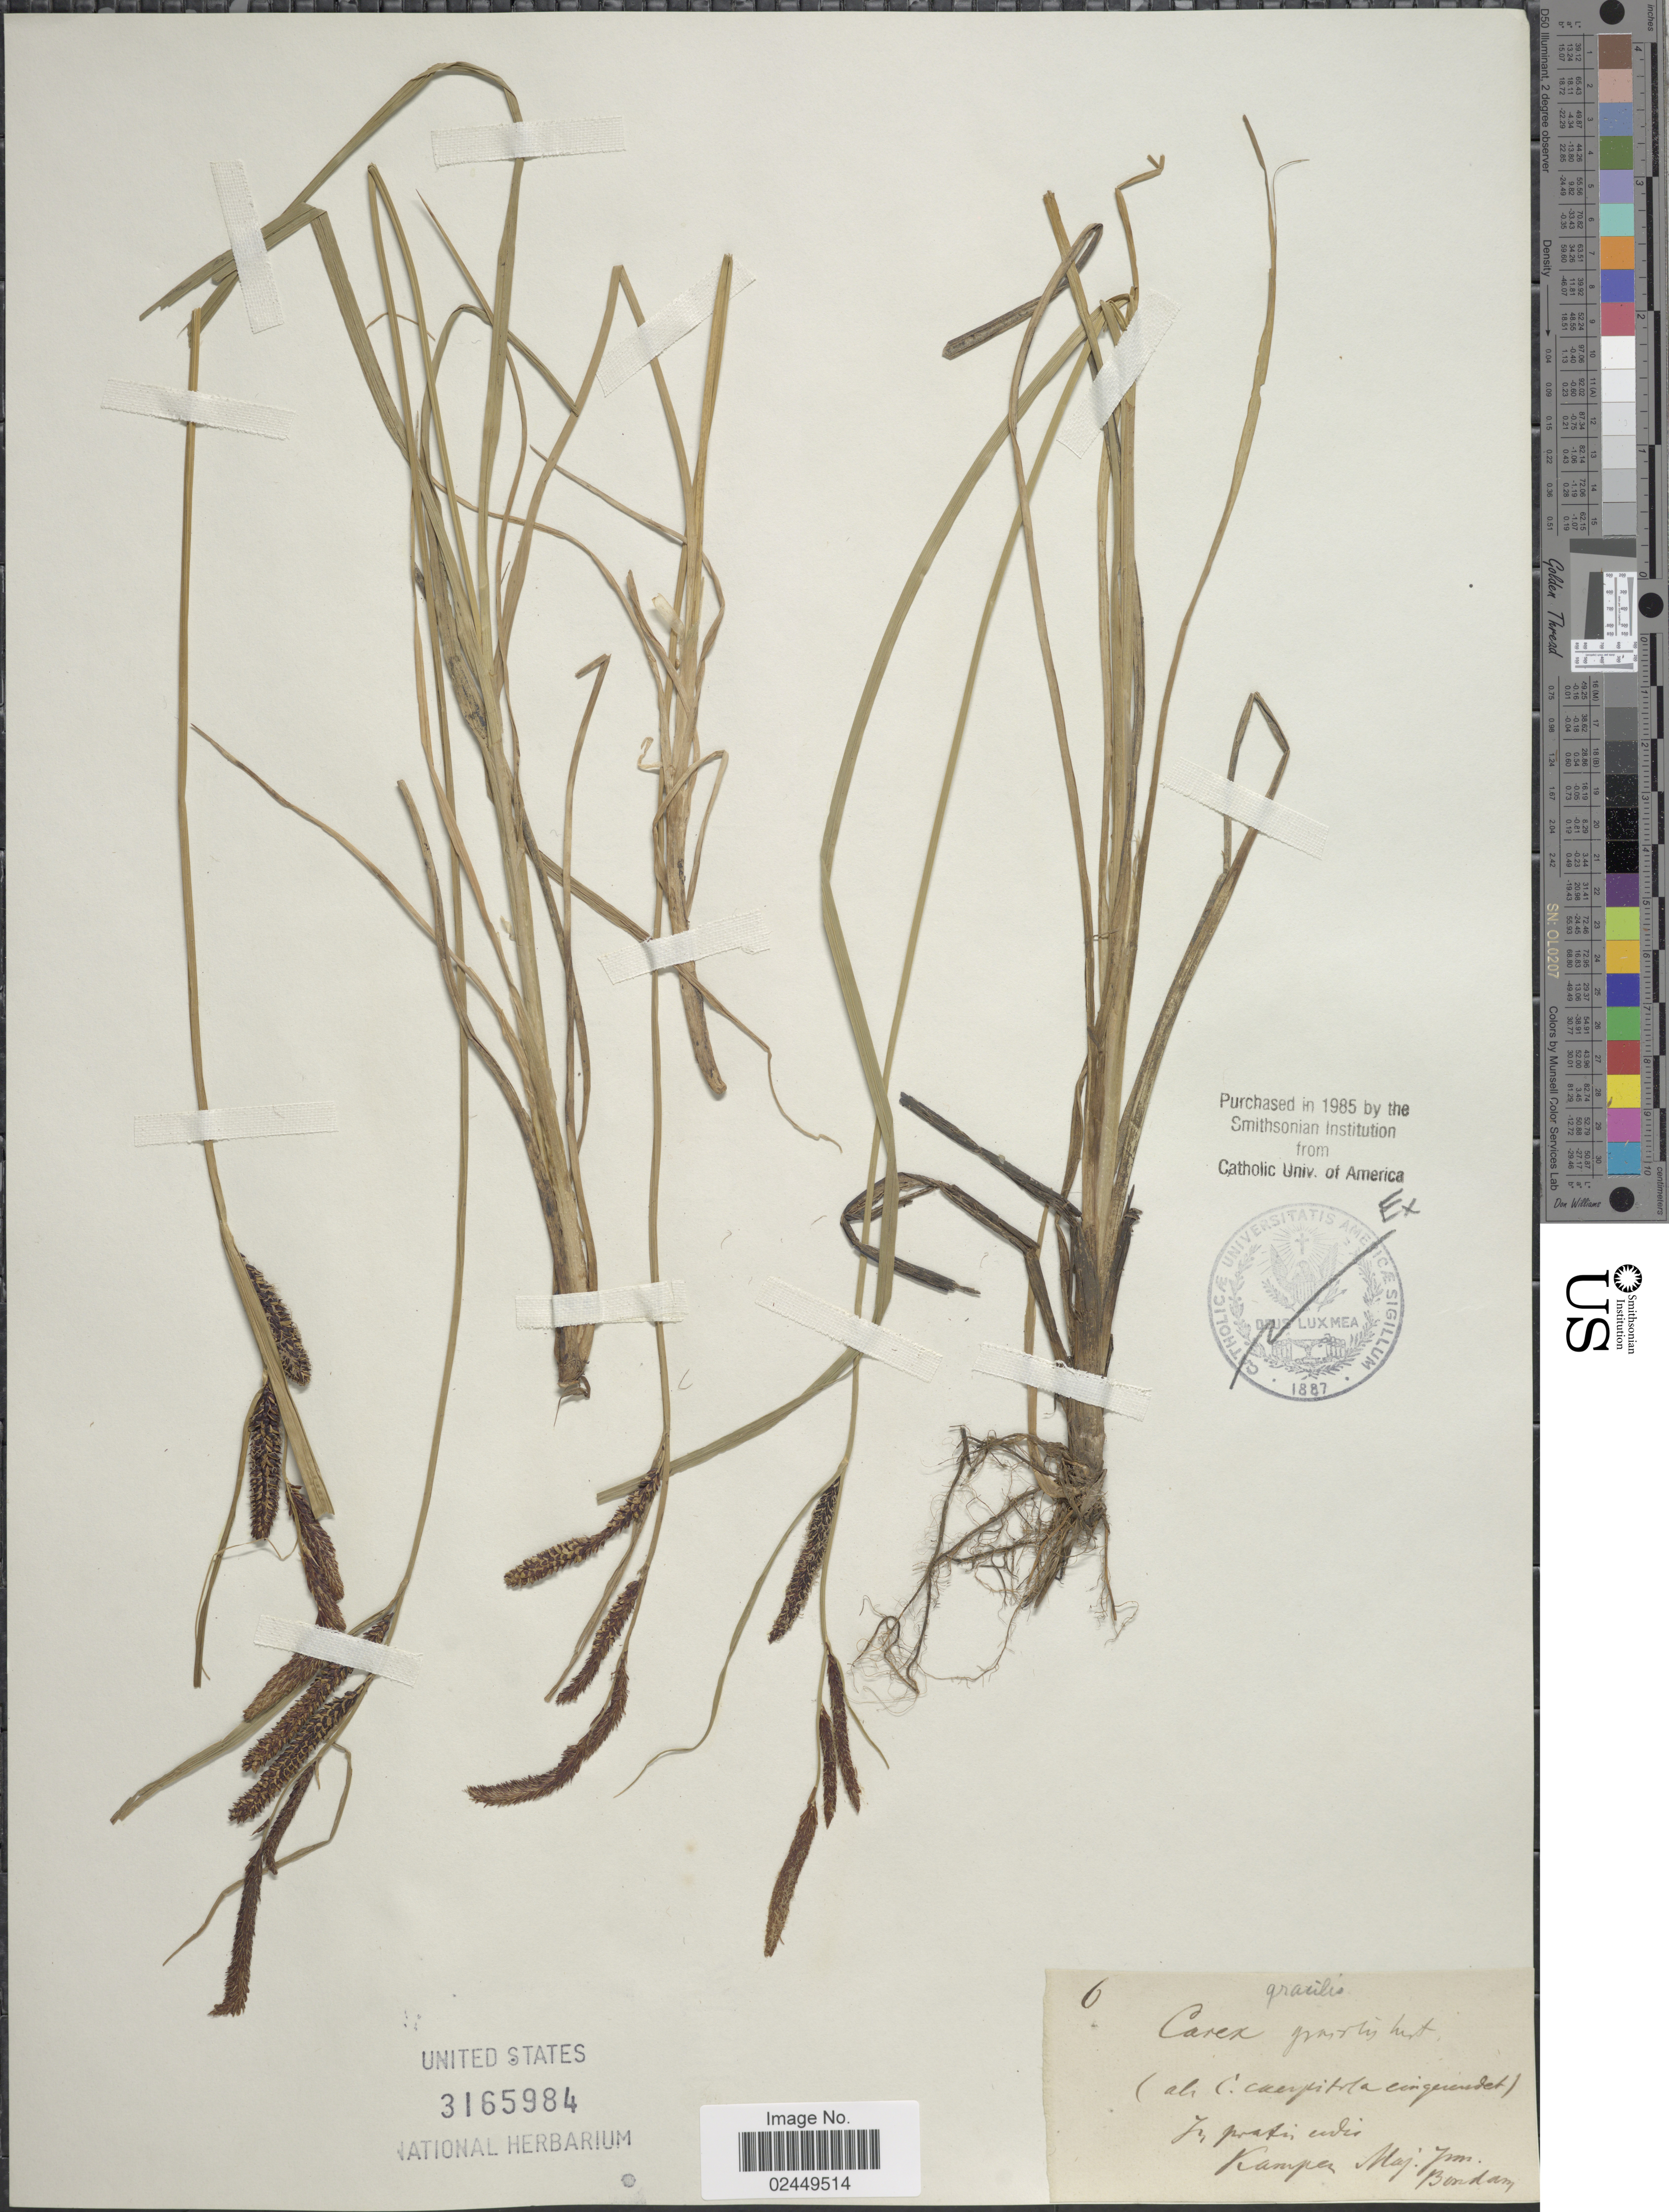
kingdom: Plantae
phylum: Tracheophyta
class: Liliopsida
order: Poales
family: Cyperaceae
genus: Carex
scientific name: Carex acuta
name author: L.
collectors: Bondary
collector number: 6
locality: In pratis [illegible text]is Kampen[interpreted]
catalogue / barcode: US 3165984